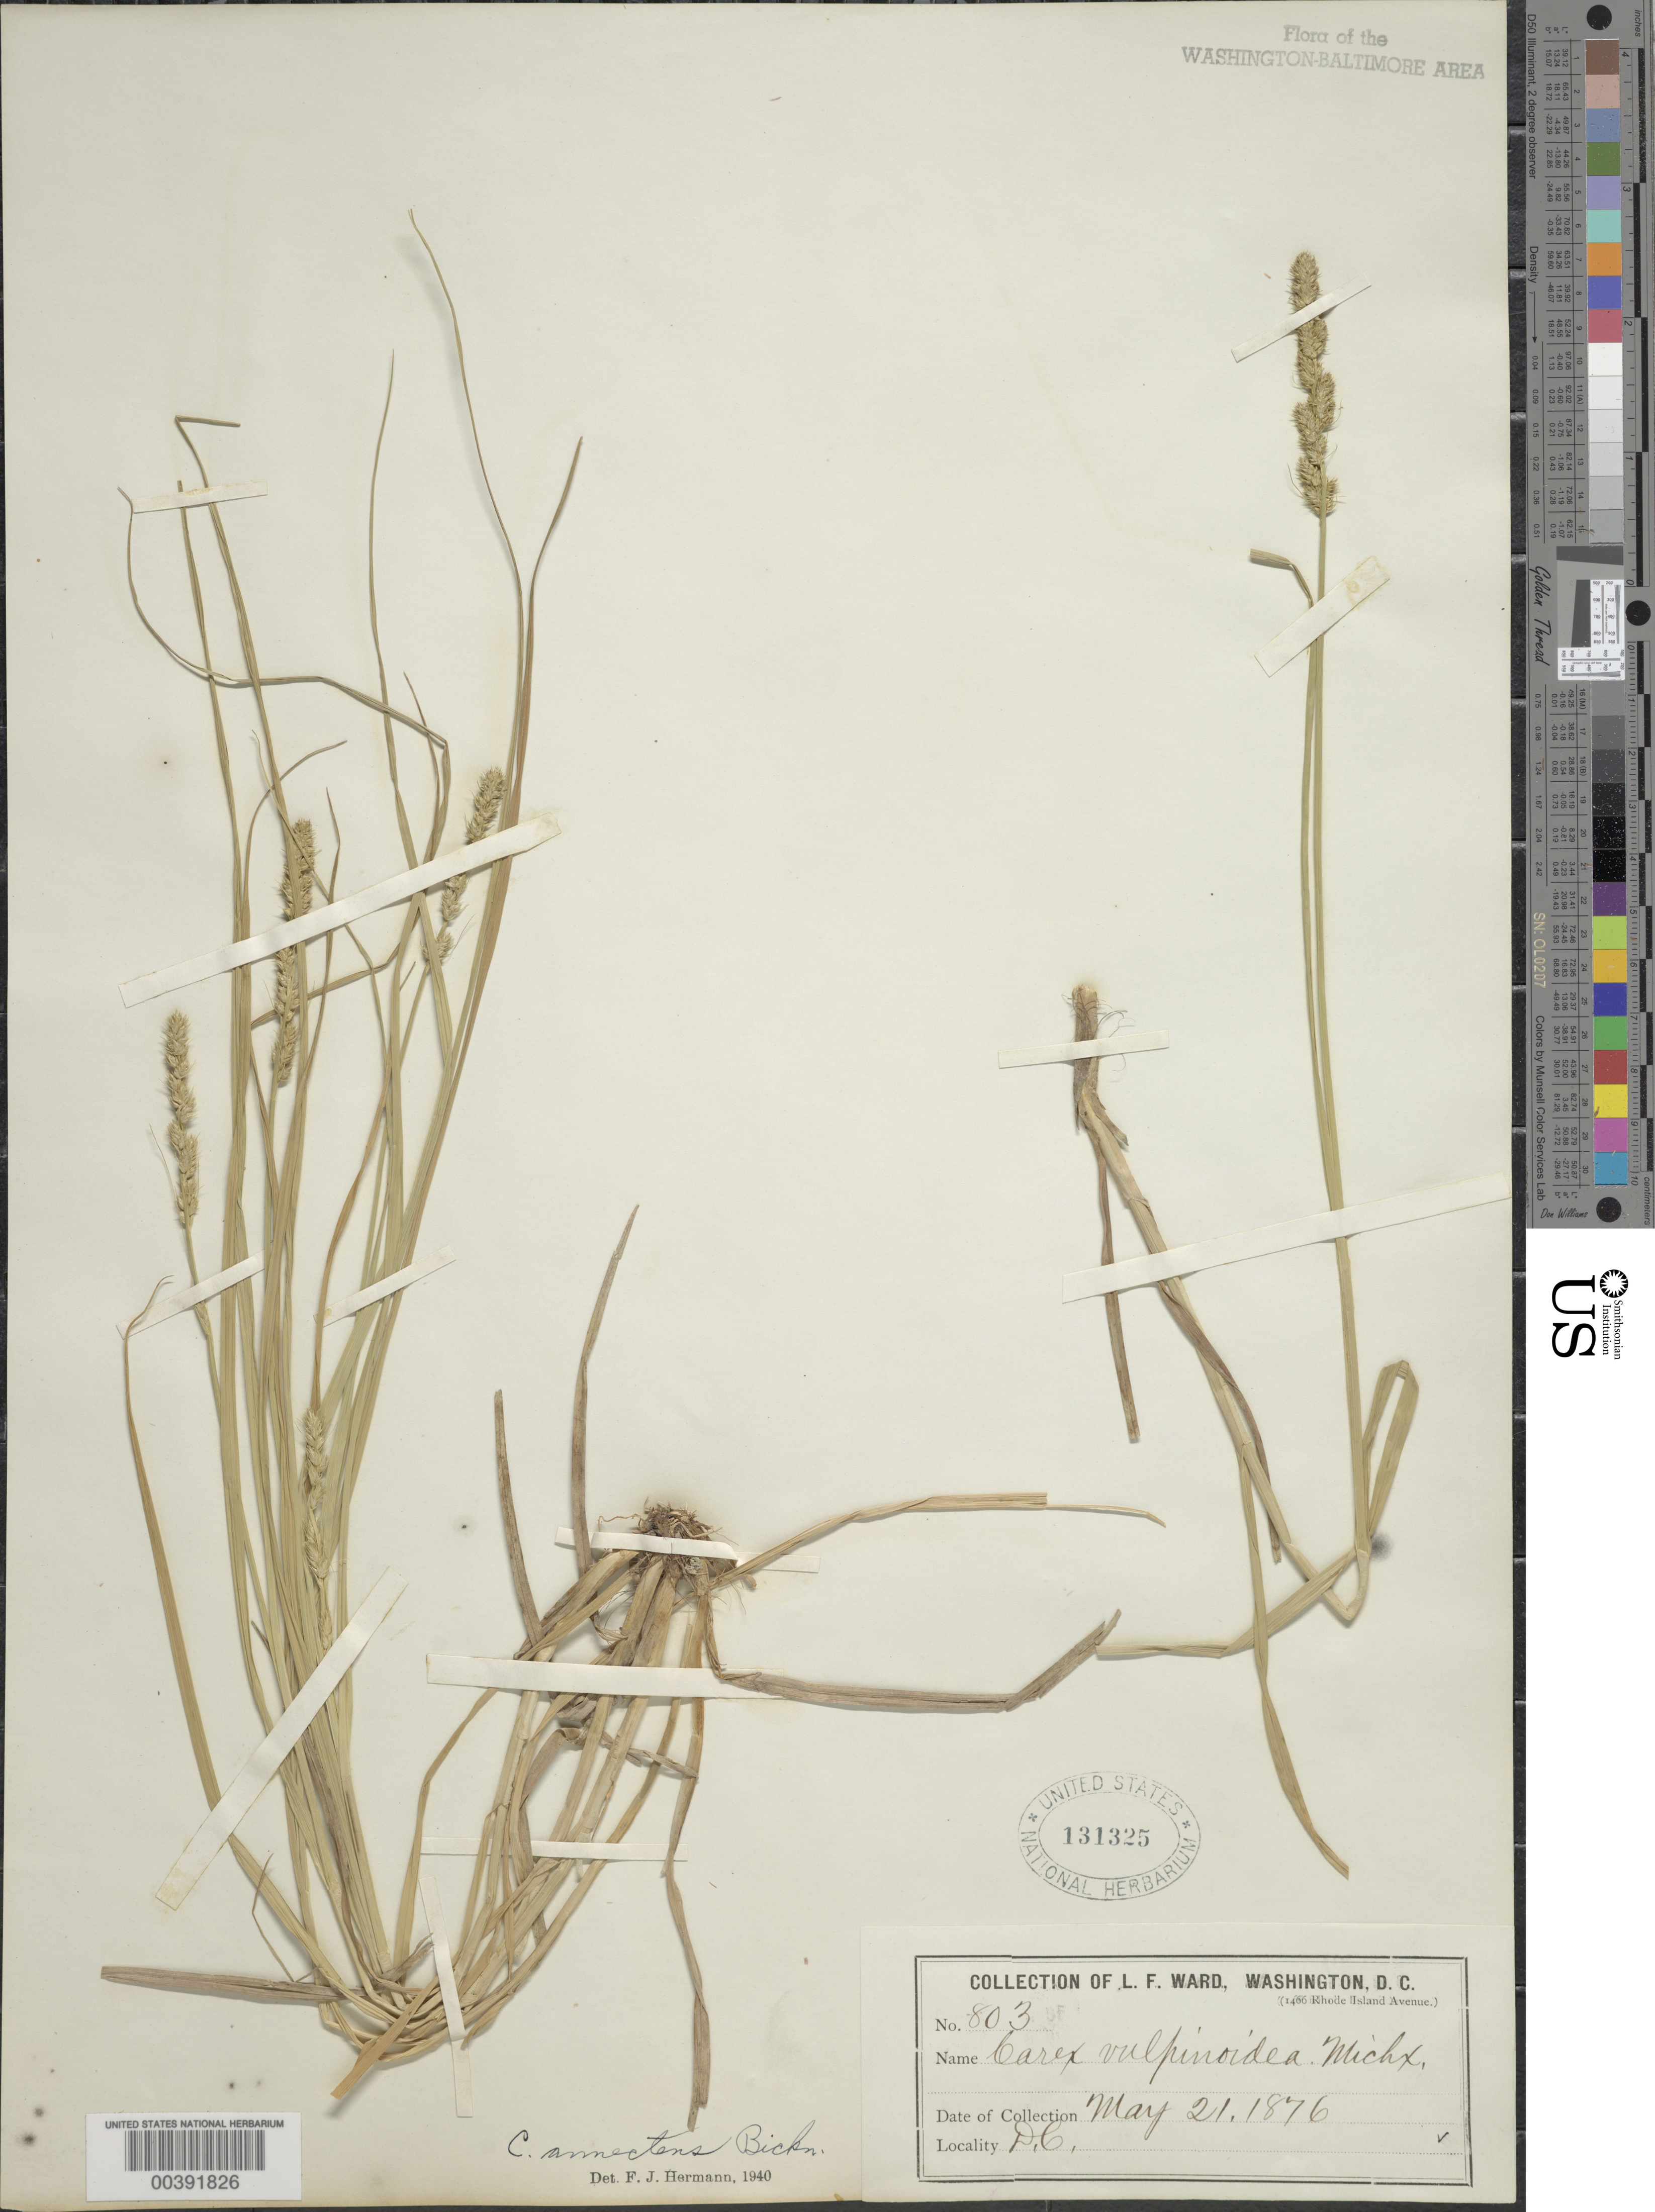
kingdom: Plantae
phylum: Tracheophyta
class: Liliopsida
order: Poales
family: Cyperaceae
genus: Carex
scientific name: Carex annectens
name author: (E.P. Bicknell) E.P. Bicknell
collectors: L. F. Ward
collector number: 803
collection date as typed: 21 May 1876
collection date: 1876-05-21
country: United States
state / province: District of Columbia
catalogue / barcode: US 131325